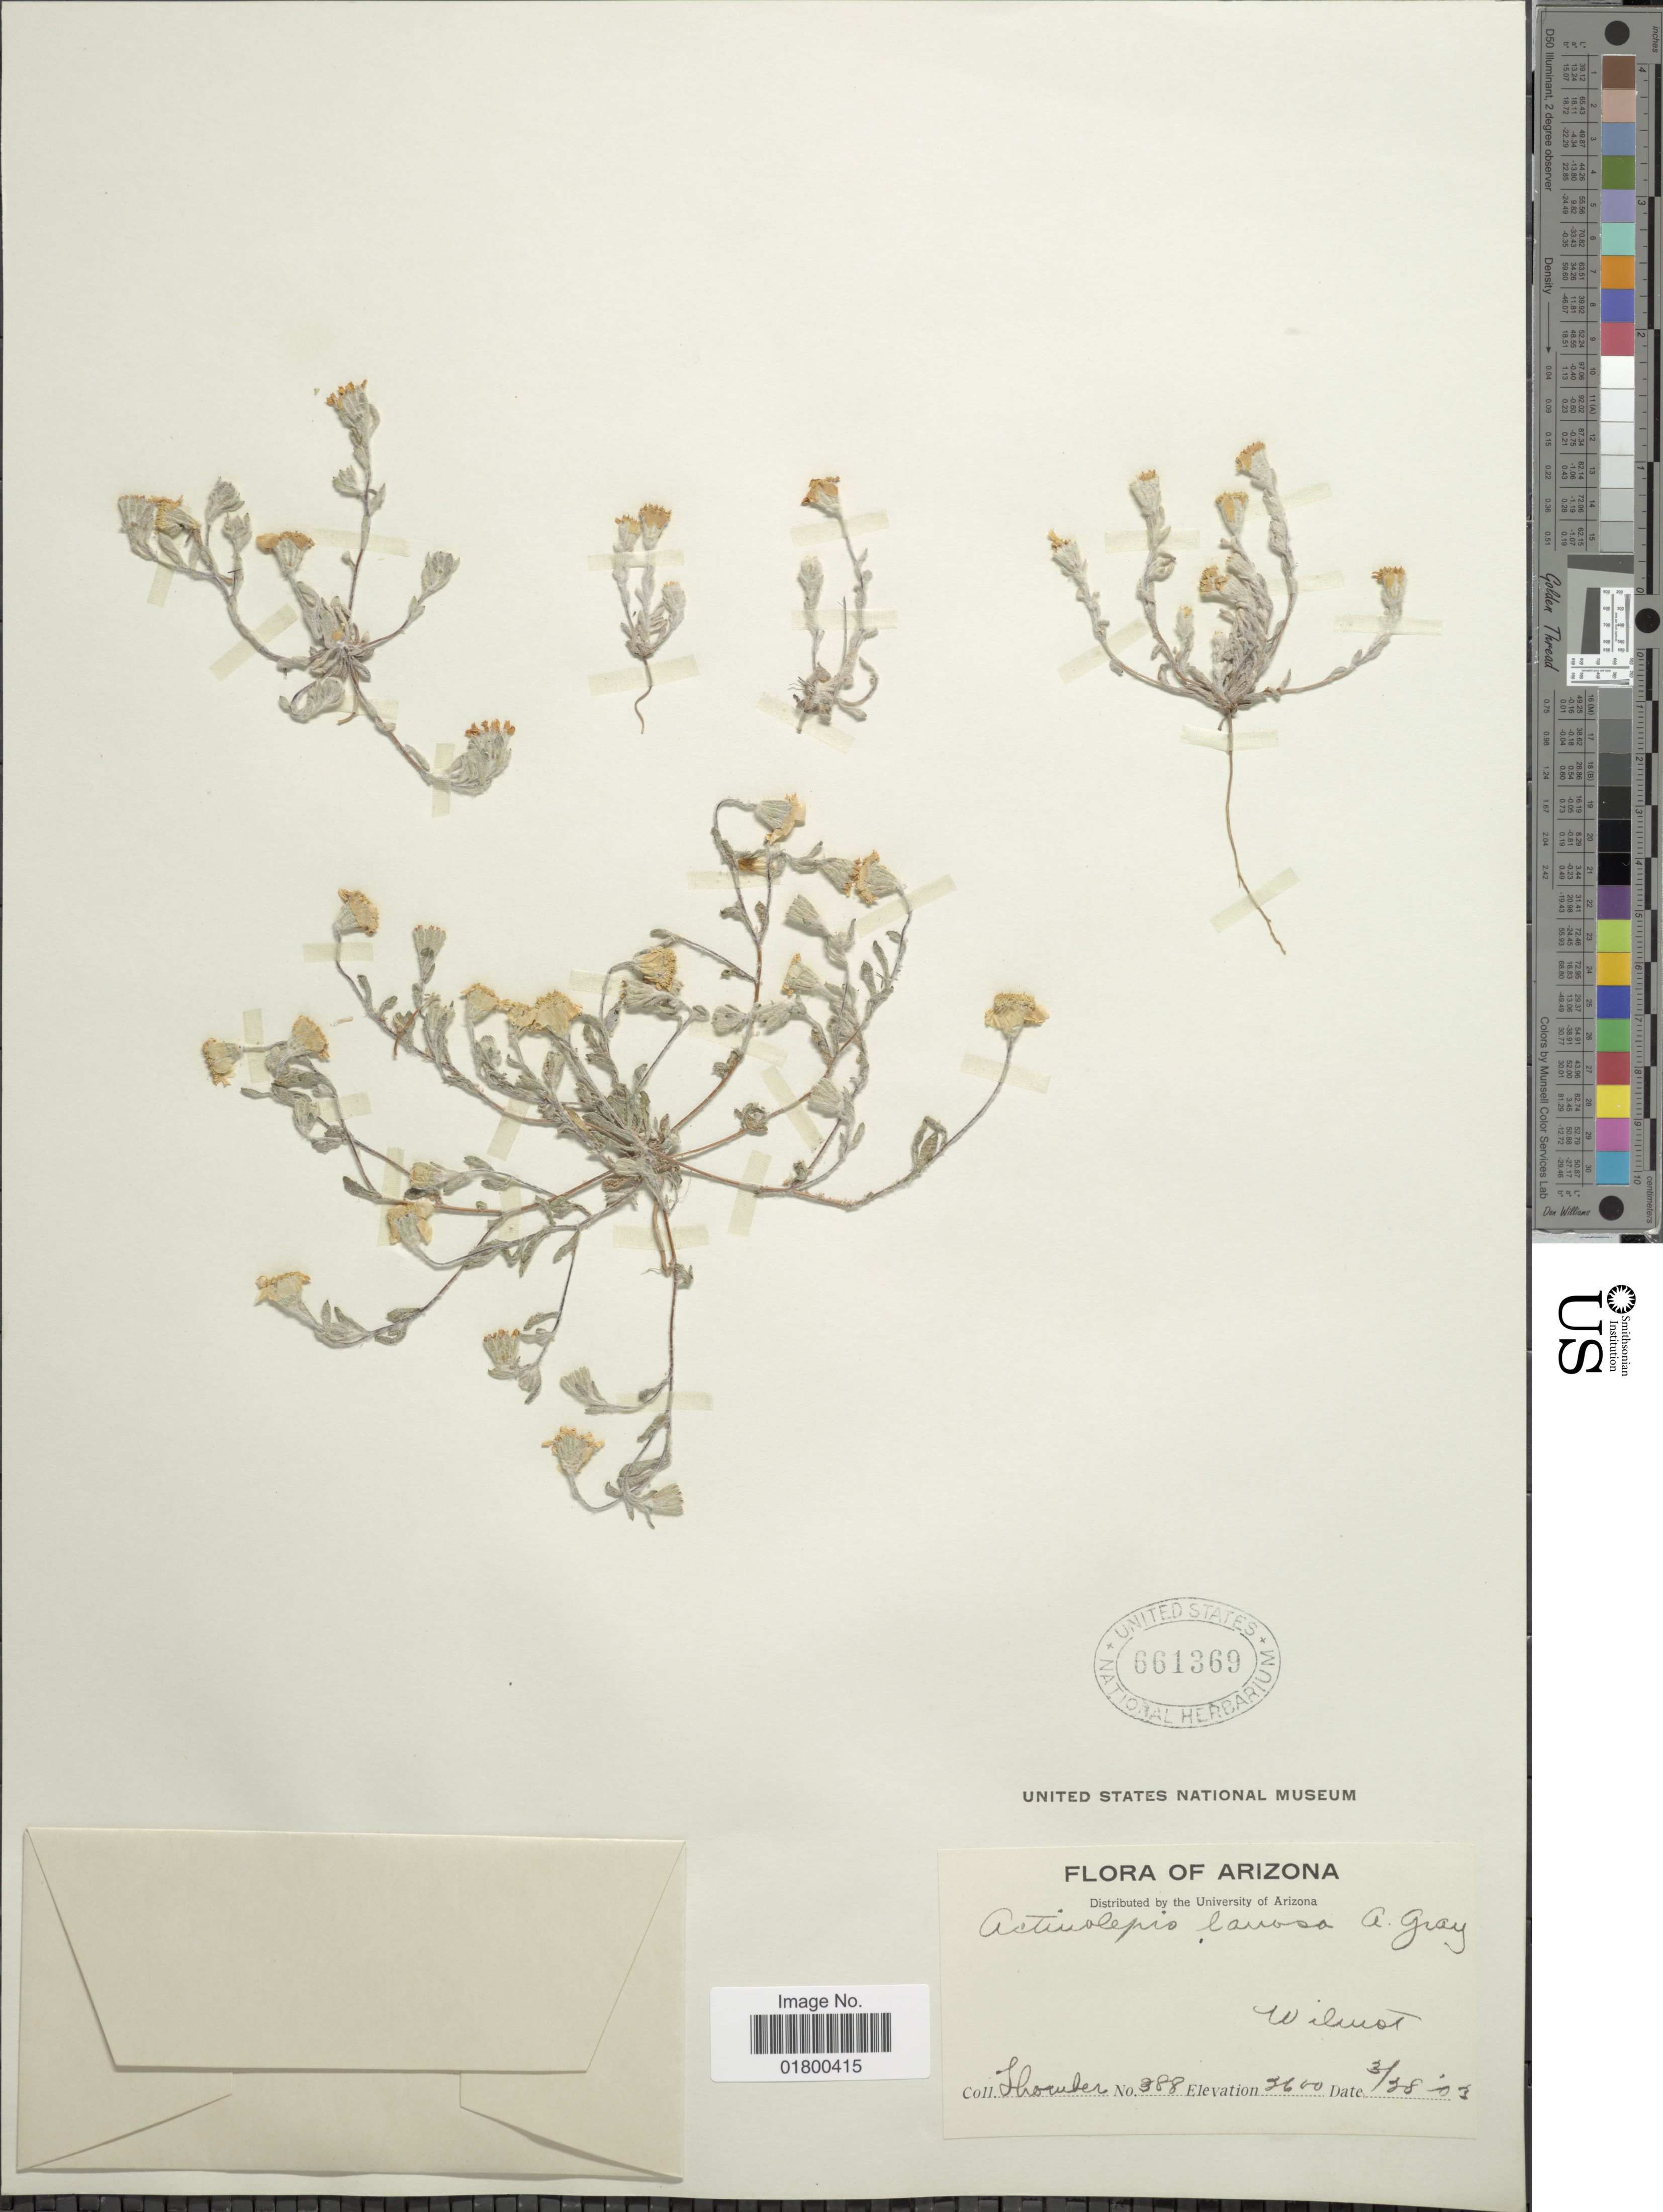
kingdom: Plantae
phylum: Tracheophyta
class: Magnoliopsida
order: Asterales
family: Asteraceae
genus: Eriophyllum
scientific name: Eriophyllum lanosum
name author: (A. Gray) A. Gray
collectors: J. Thornber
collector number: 388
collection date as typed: Transcribed d/m/y: 28/3/3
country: United States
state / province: Arizona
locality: Wilmot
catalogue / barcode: US 661369